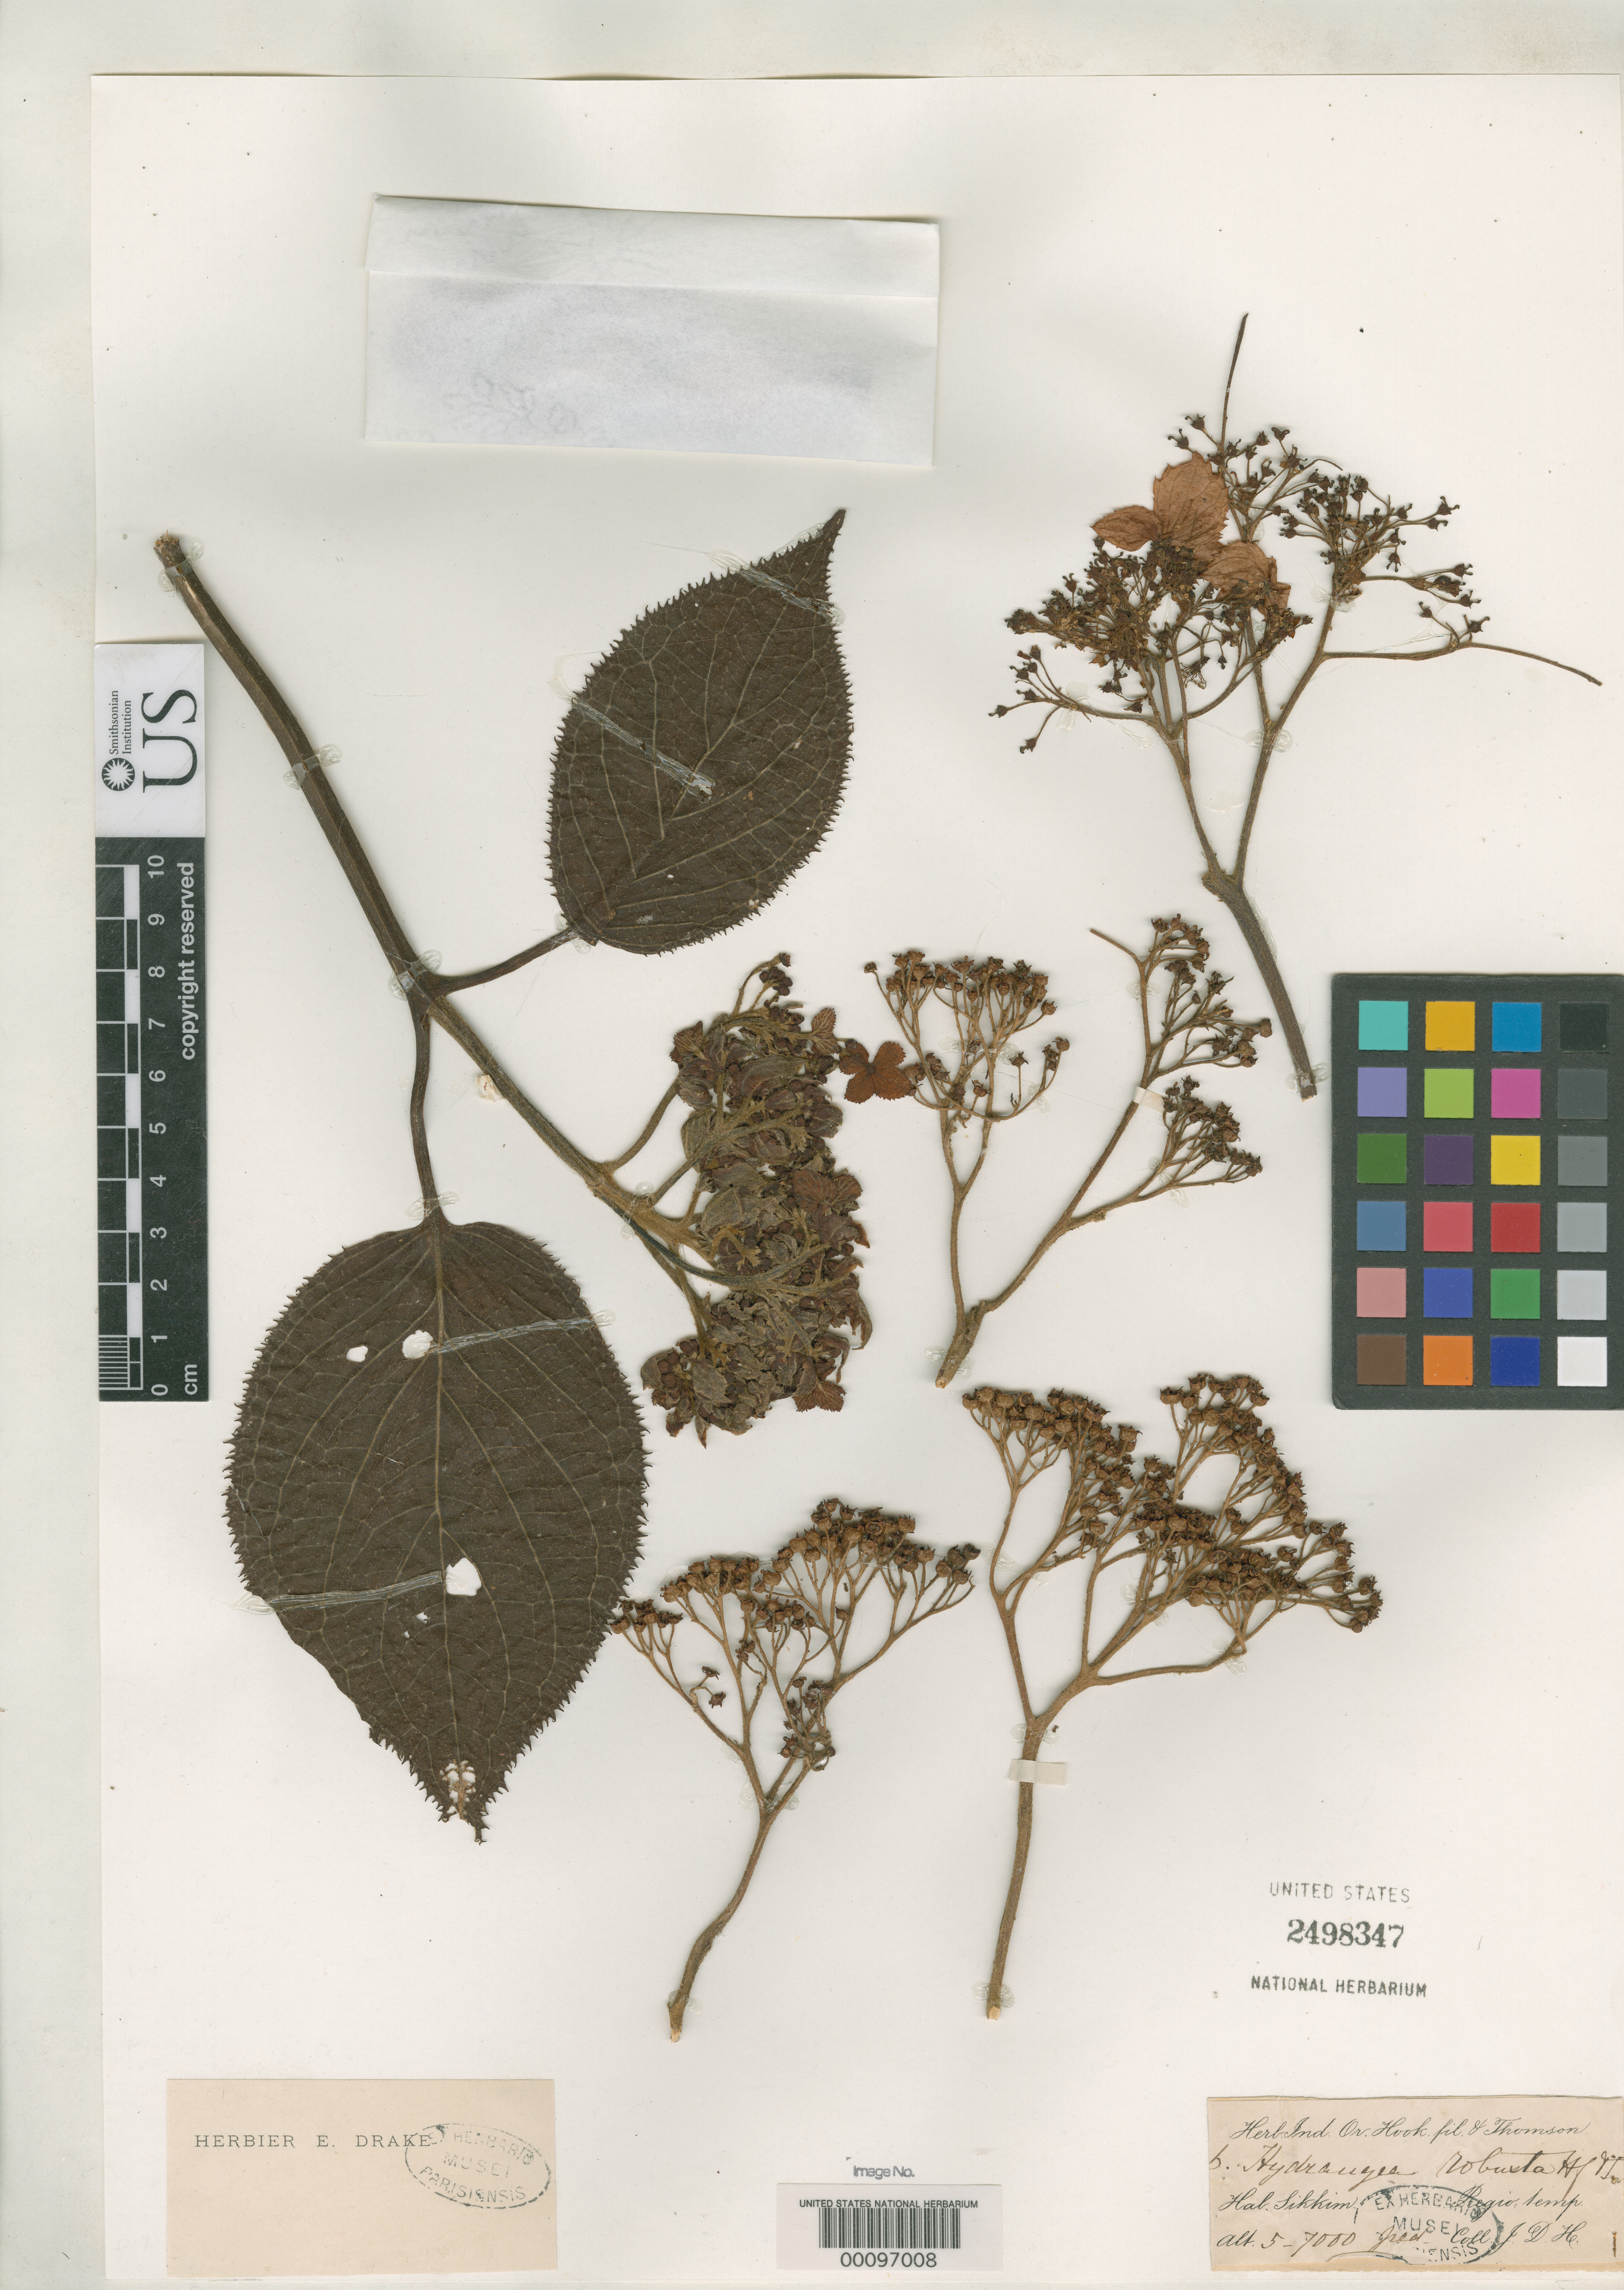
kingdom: Plantae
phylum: Tracheophyta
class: Magnoliopsida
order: Cornales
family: Hydrangeaceae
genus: Hydrangea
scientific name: Hydrangea robusta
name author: Hook. f. & Thomson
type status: Type Collection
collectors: J. D. Hooker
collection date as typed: Aug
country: India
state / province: Sikkim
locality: Himalayas.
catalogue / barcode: US 2498347